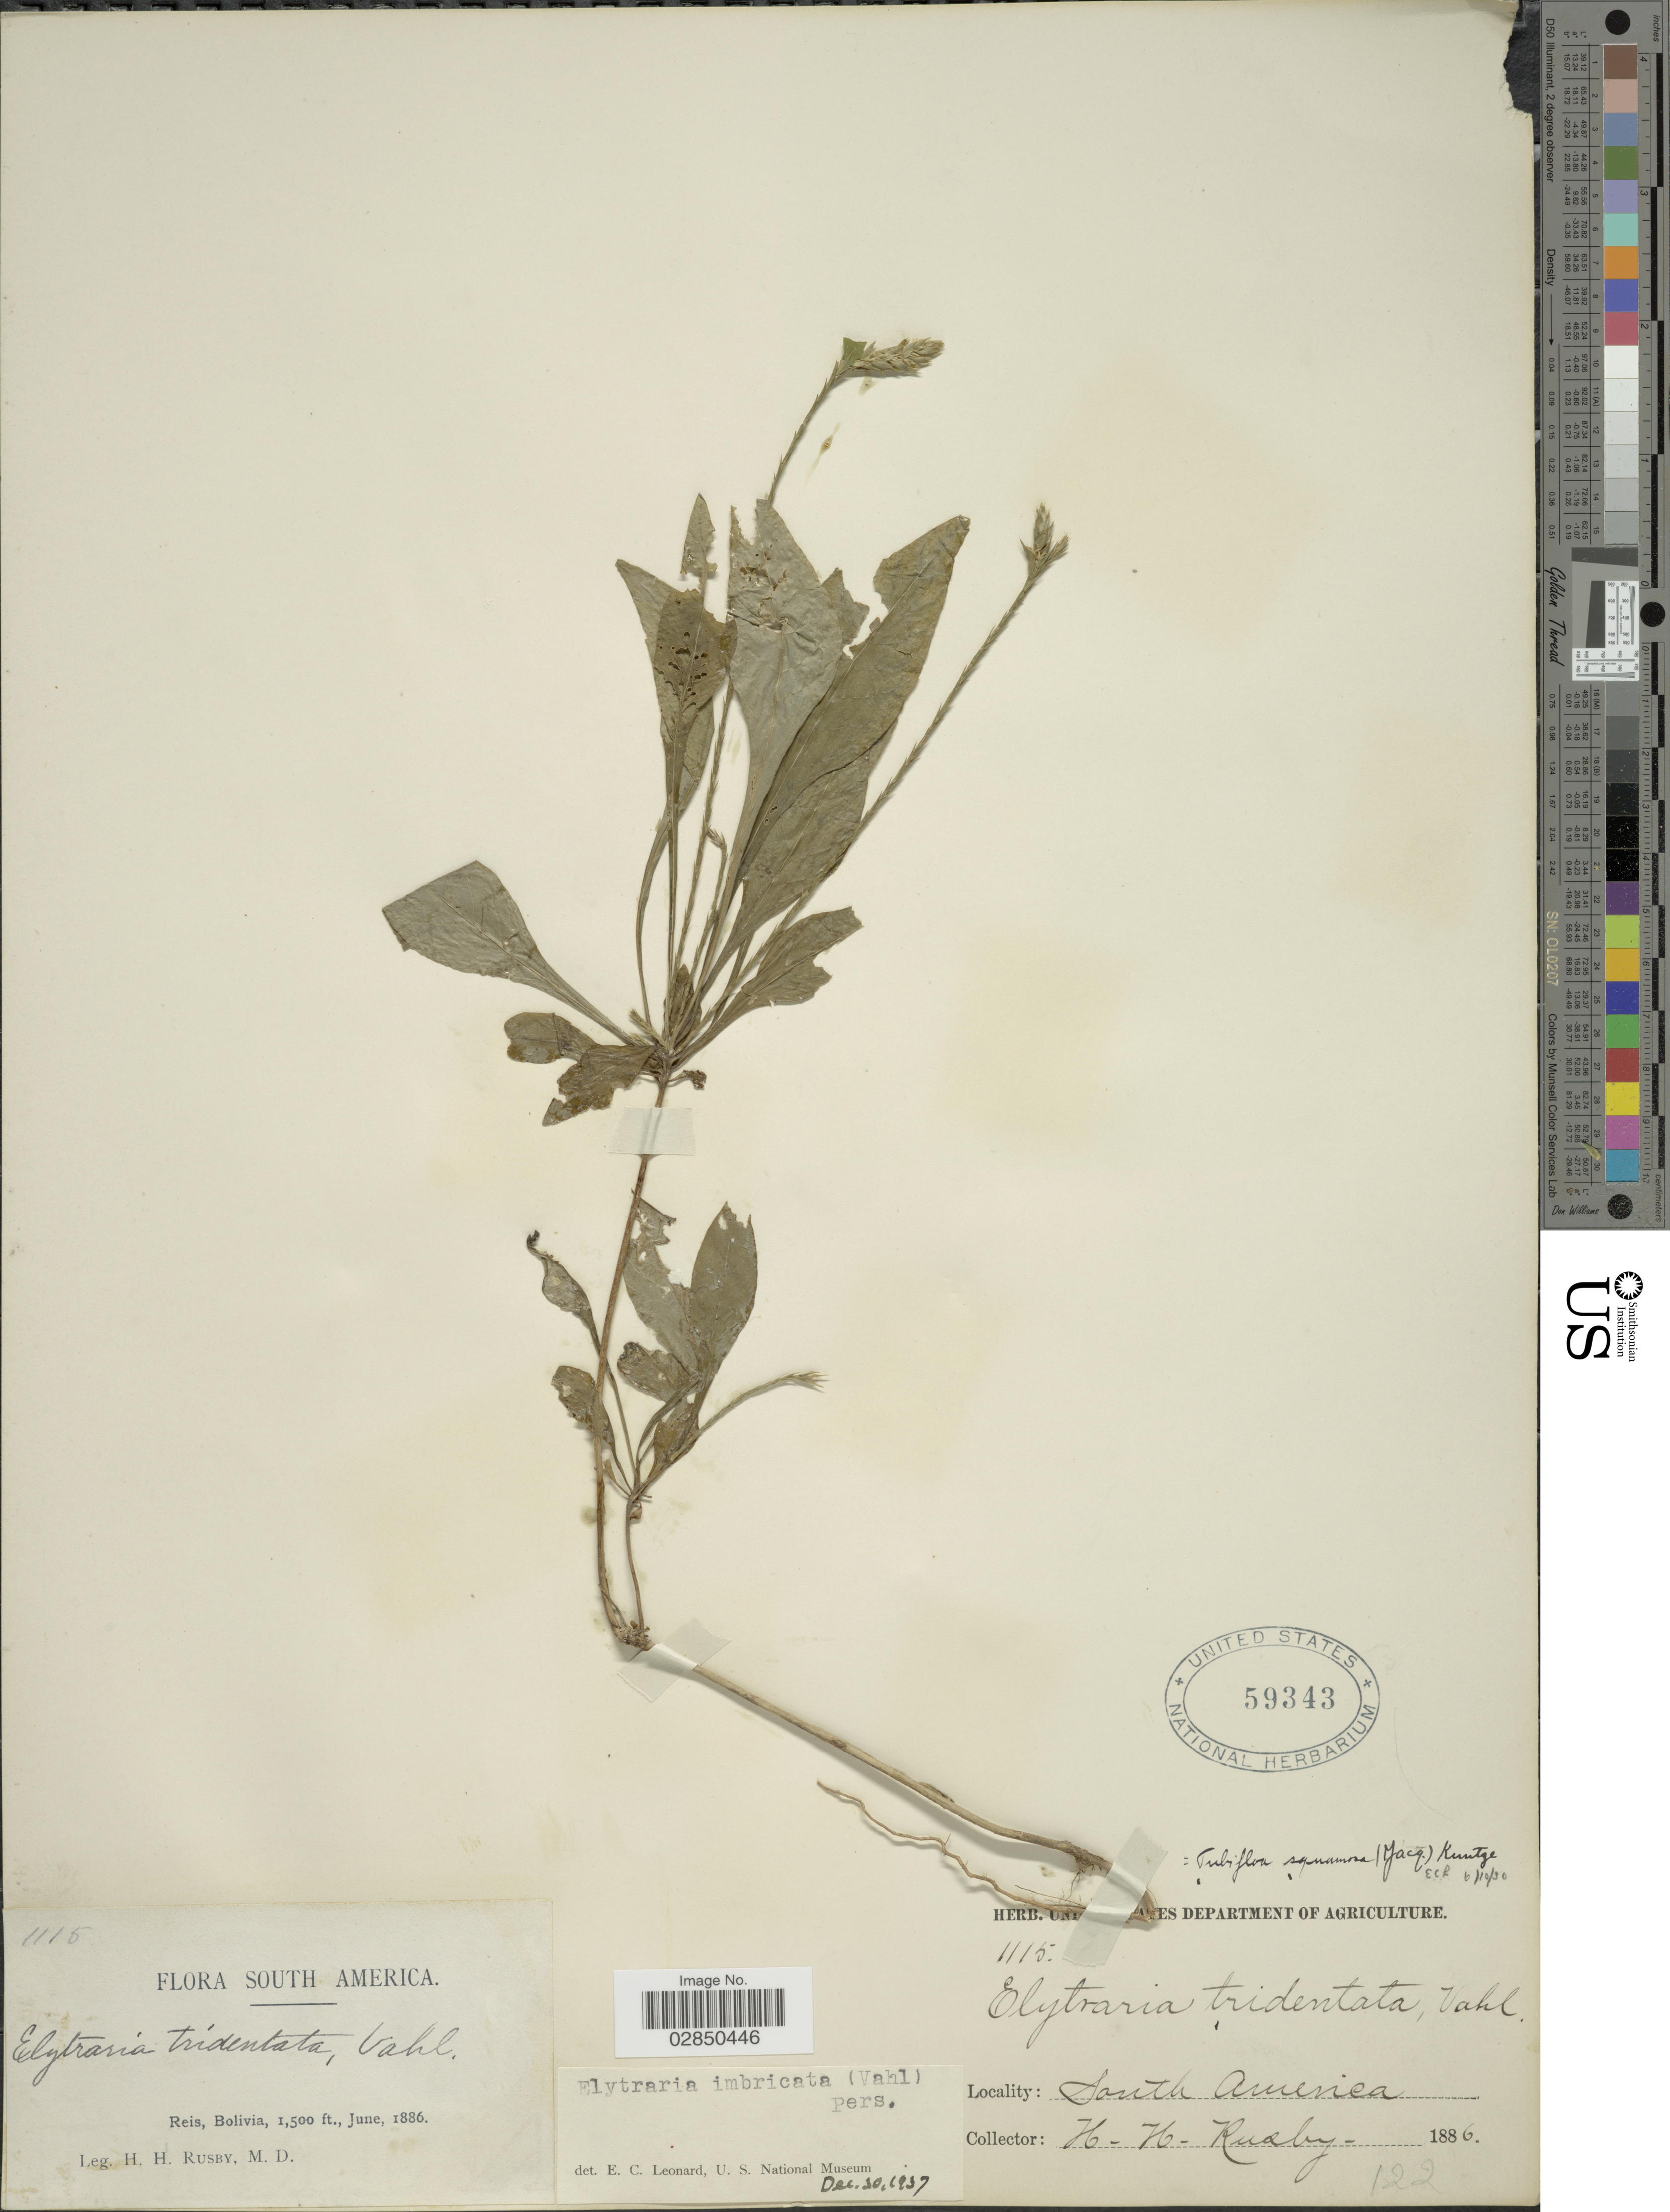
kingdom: Plantae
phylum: Tracheophyta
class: Magnoliopsida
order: Lamiales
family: Acanthaceae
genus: Elytraria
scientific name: Elytraria imbricata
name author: (Vahl) Pers.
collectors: H. H. Rusby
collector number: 1115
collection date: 1886-06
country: Bolivia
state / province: Pando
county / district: Nicolas Suarez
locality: Reis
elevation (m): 457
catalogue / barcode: US 59343